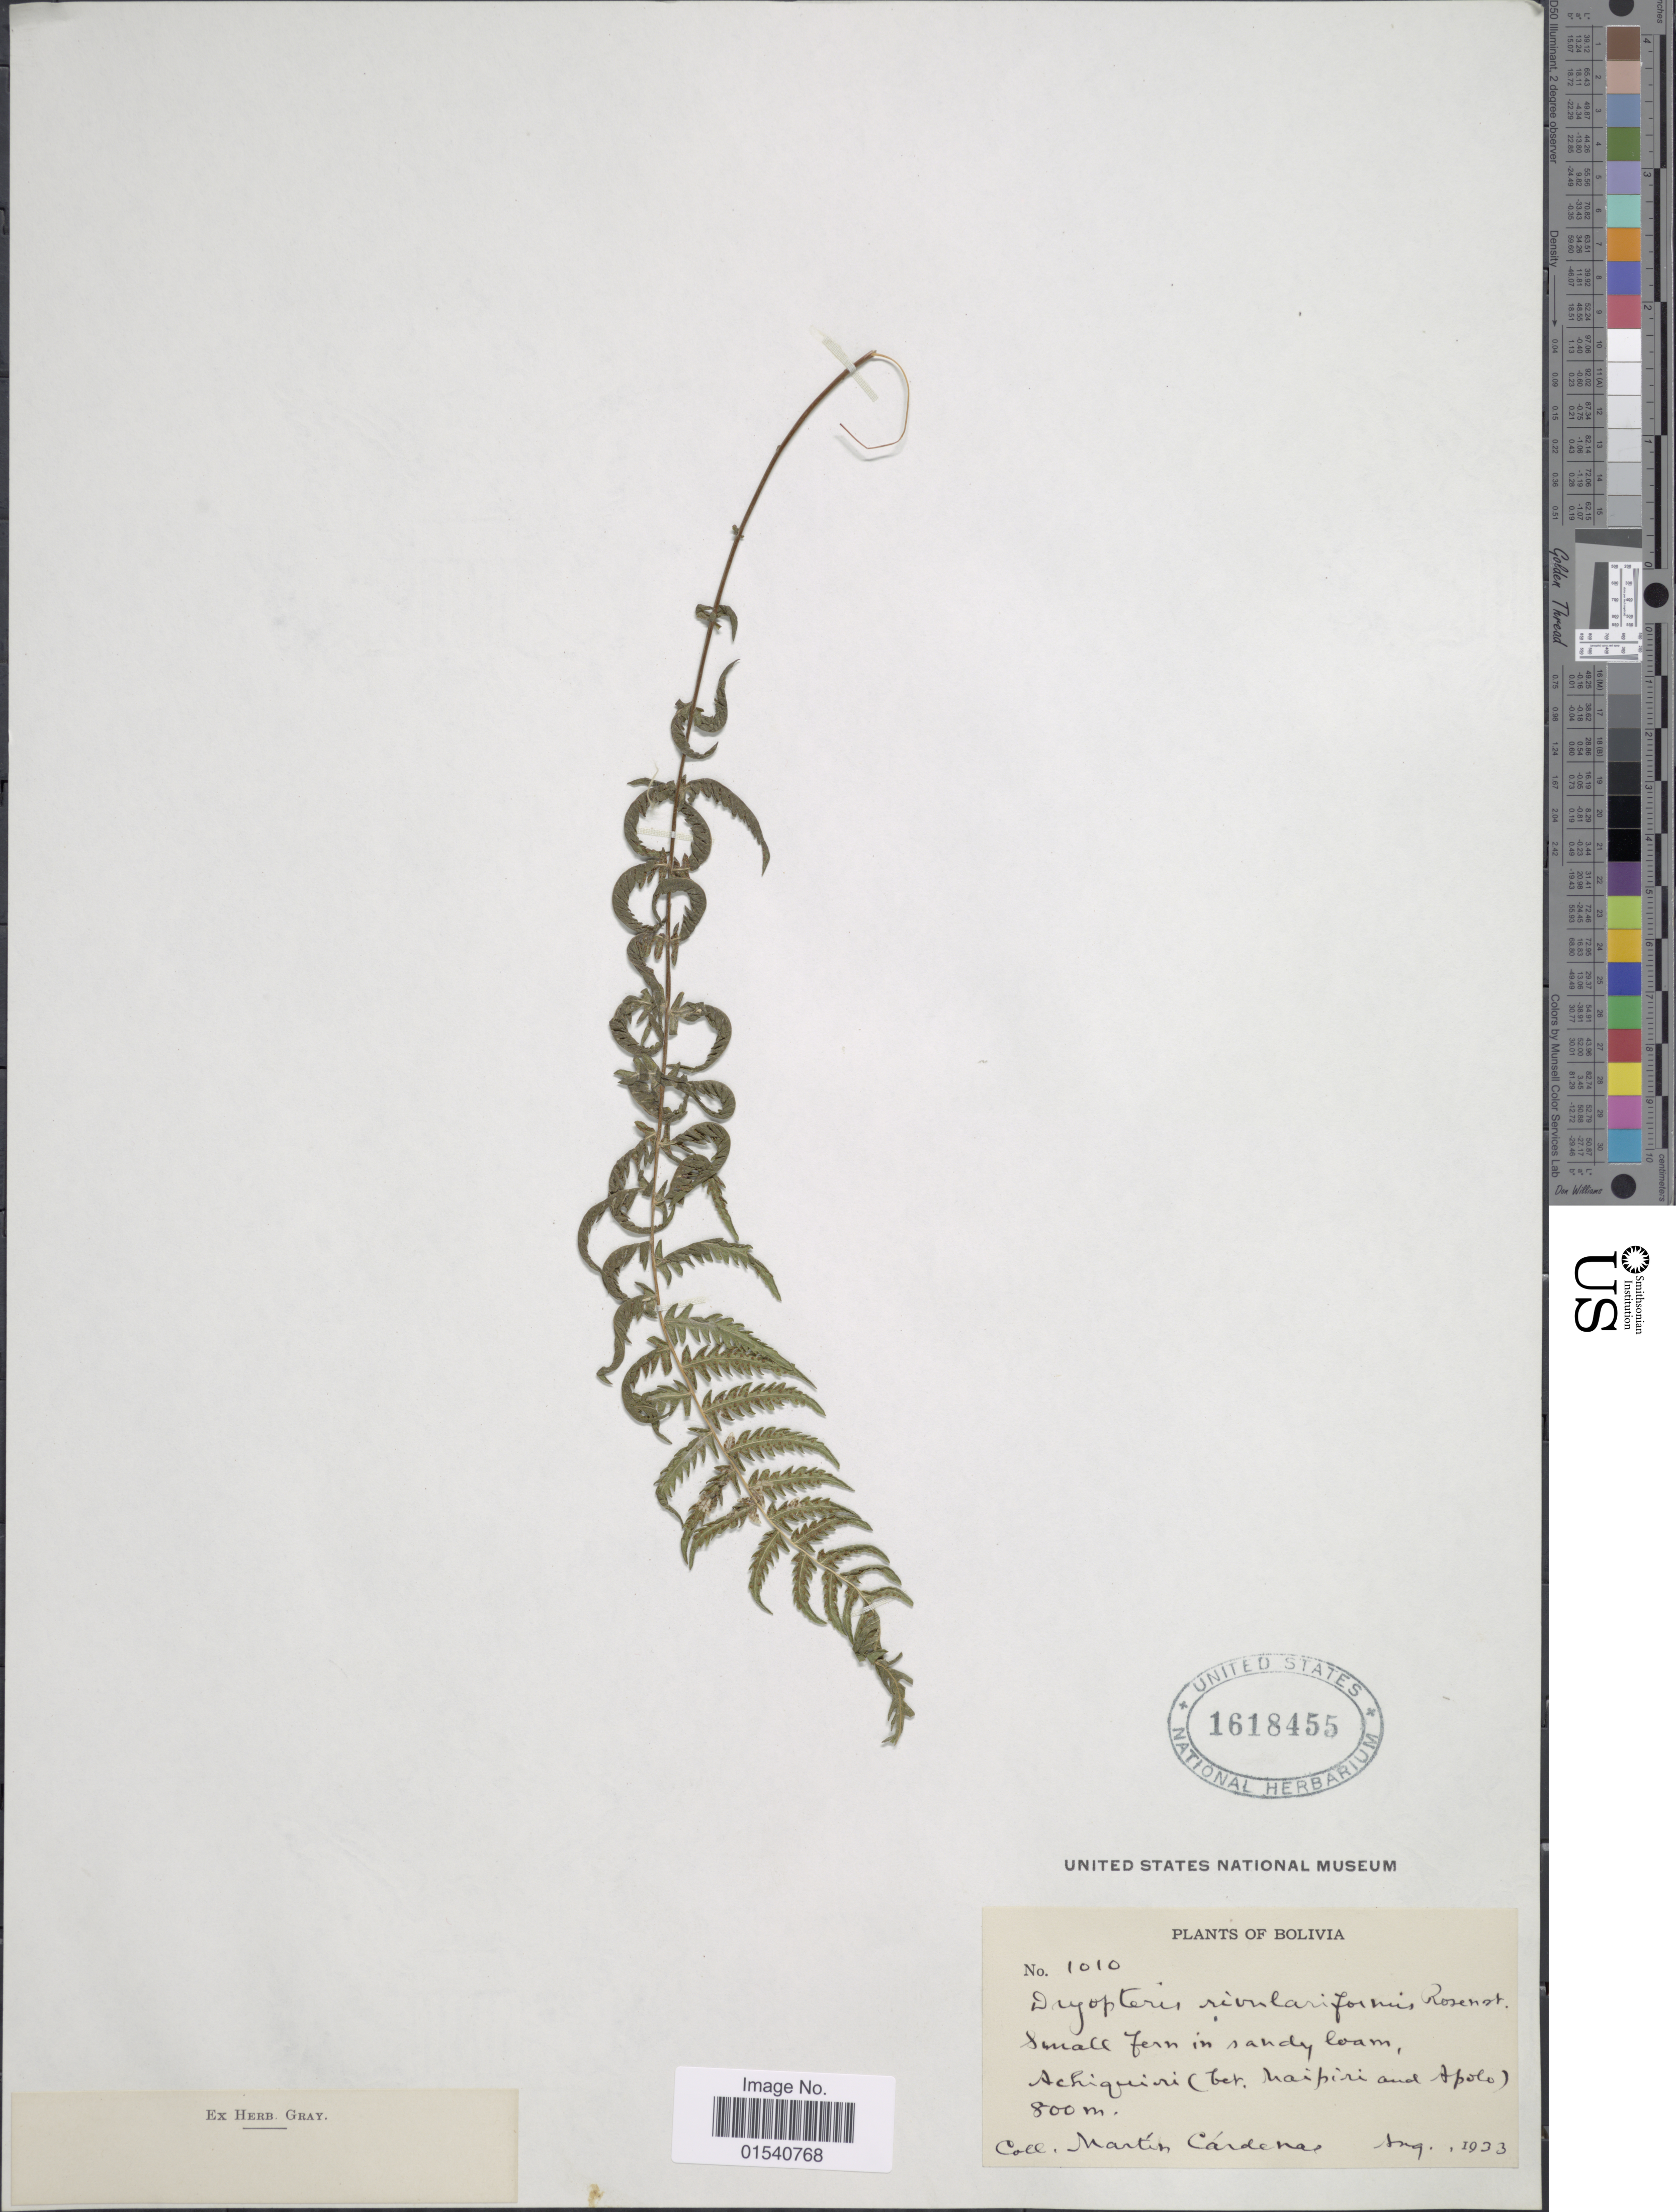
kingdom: Plantae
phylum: Tracheophyta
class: Polypodiopsida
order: Polypodiales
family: Thelypteridaceae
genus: Amauropelta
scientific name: Amauropelta rivulariformis (Rosenst.) comb. nov., ined 2015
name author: (Rosenst.)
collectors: M. Cárdenas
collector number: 1010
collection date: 1933-08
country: Bolivia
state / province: La Paz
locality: Achiquiri (ber. Mapiri and Apolo)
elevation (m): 800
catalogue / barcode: US 1618455